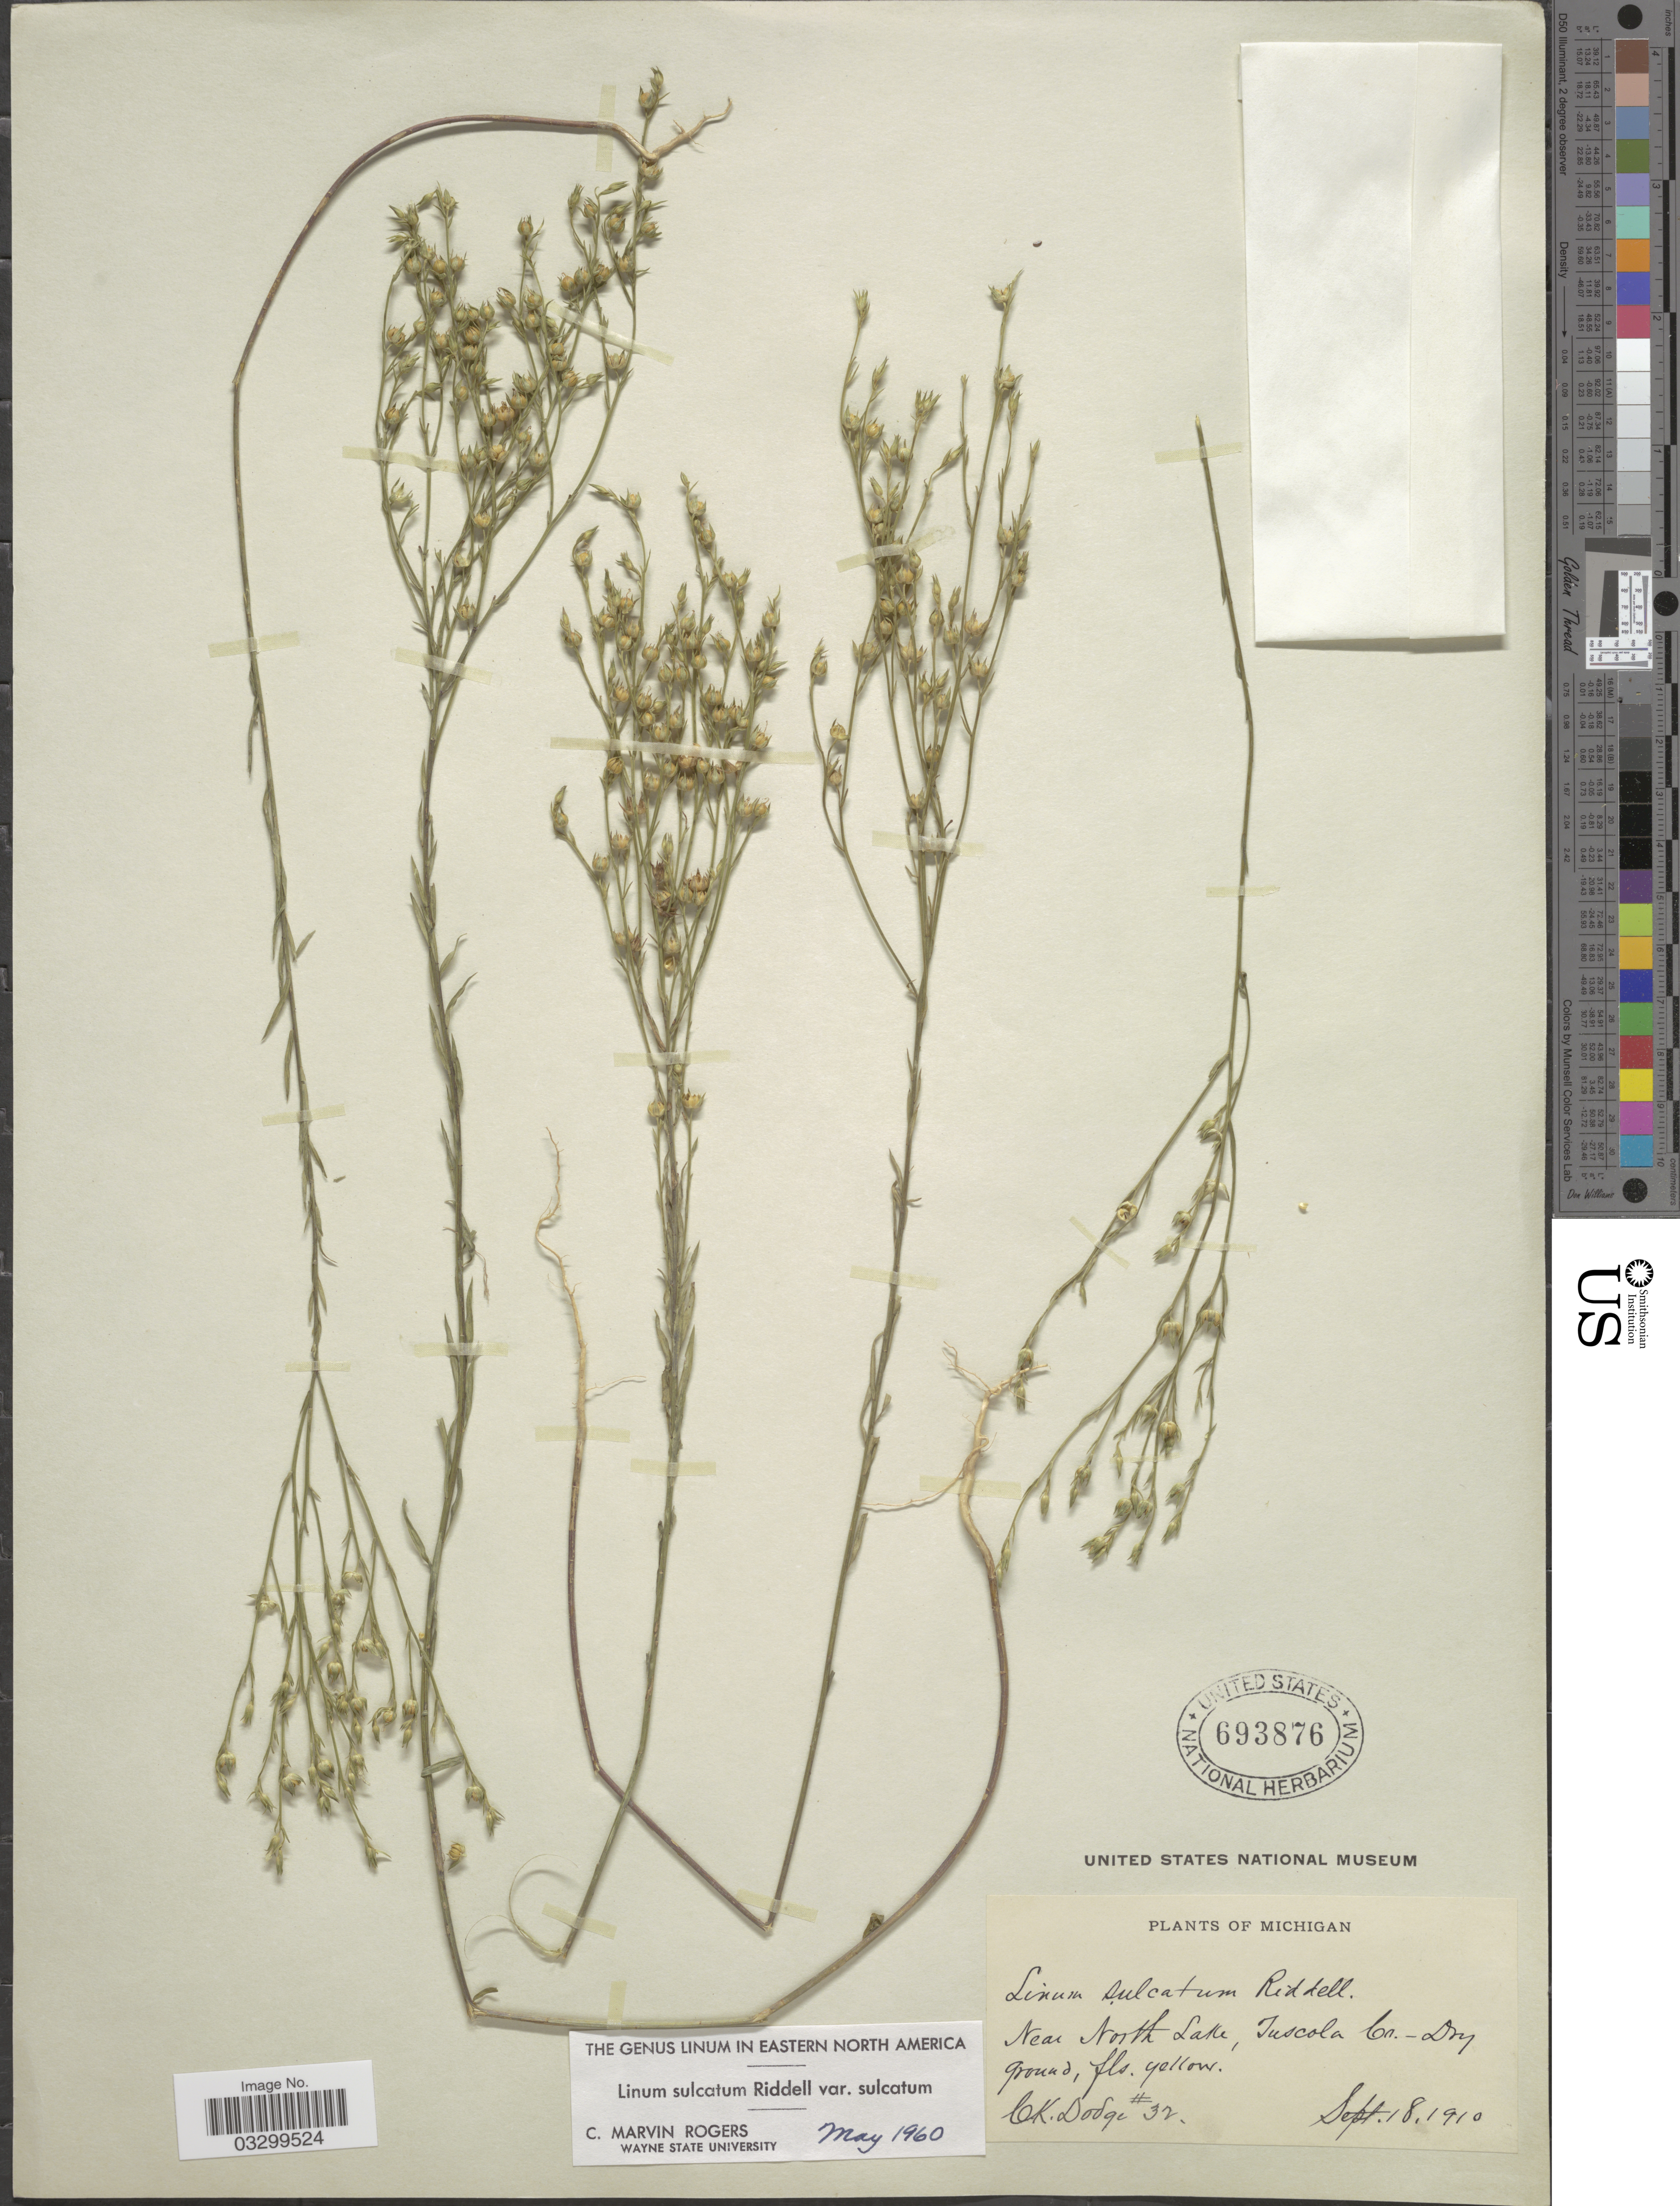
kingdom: Plantae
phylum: Tracheophyta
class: Magnoliopsida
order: Malpighiales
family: Linaceae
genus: Linum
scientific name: Linum sulcatum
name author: Riddell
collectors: C. Dodge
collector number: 32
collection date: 1910-09-18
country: United States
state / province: Michigan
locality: Near North Lake, Tuscola Co.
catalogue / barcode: US 693876